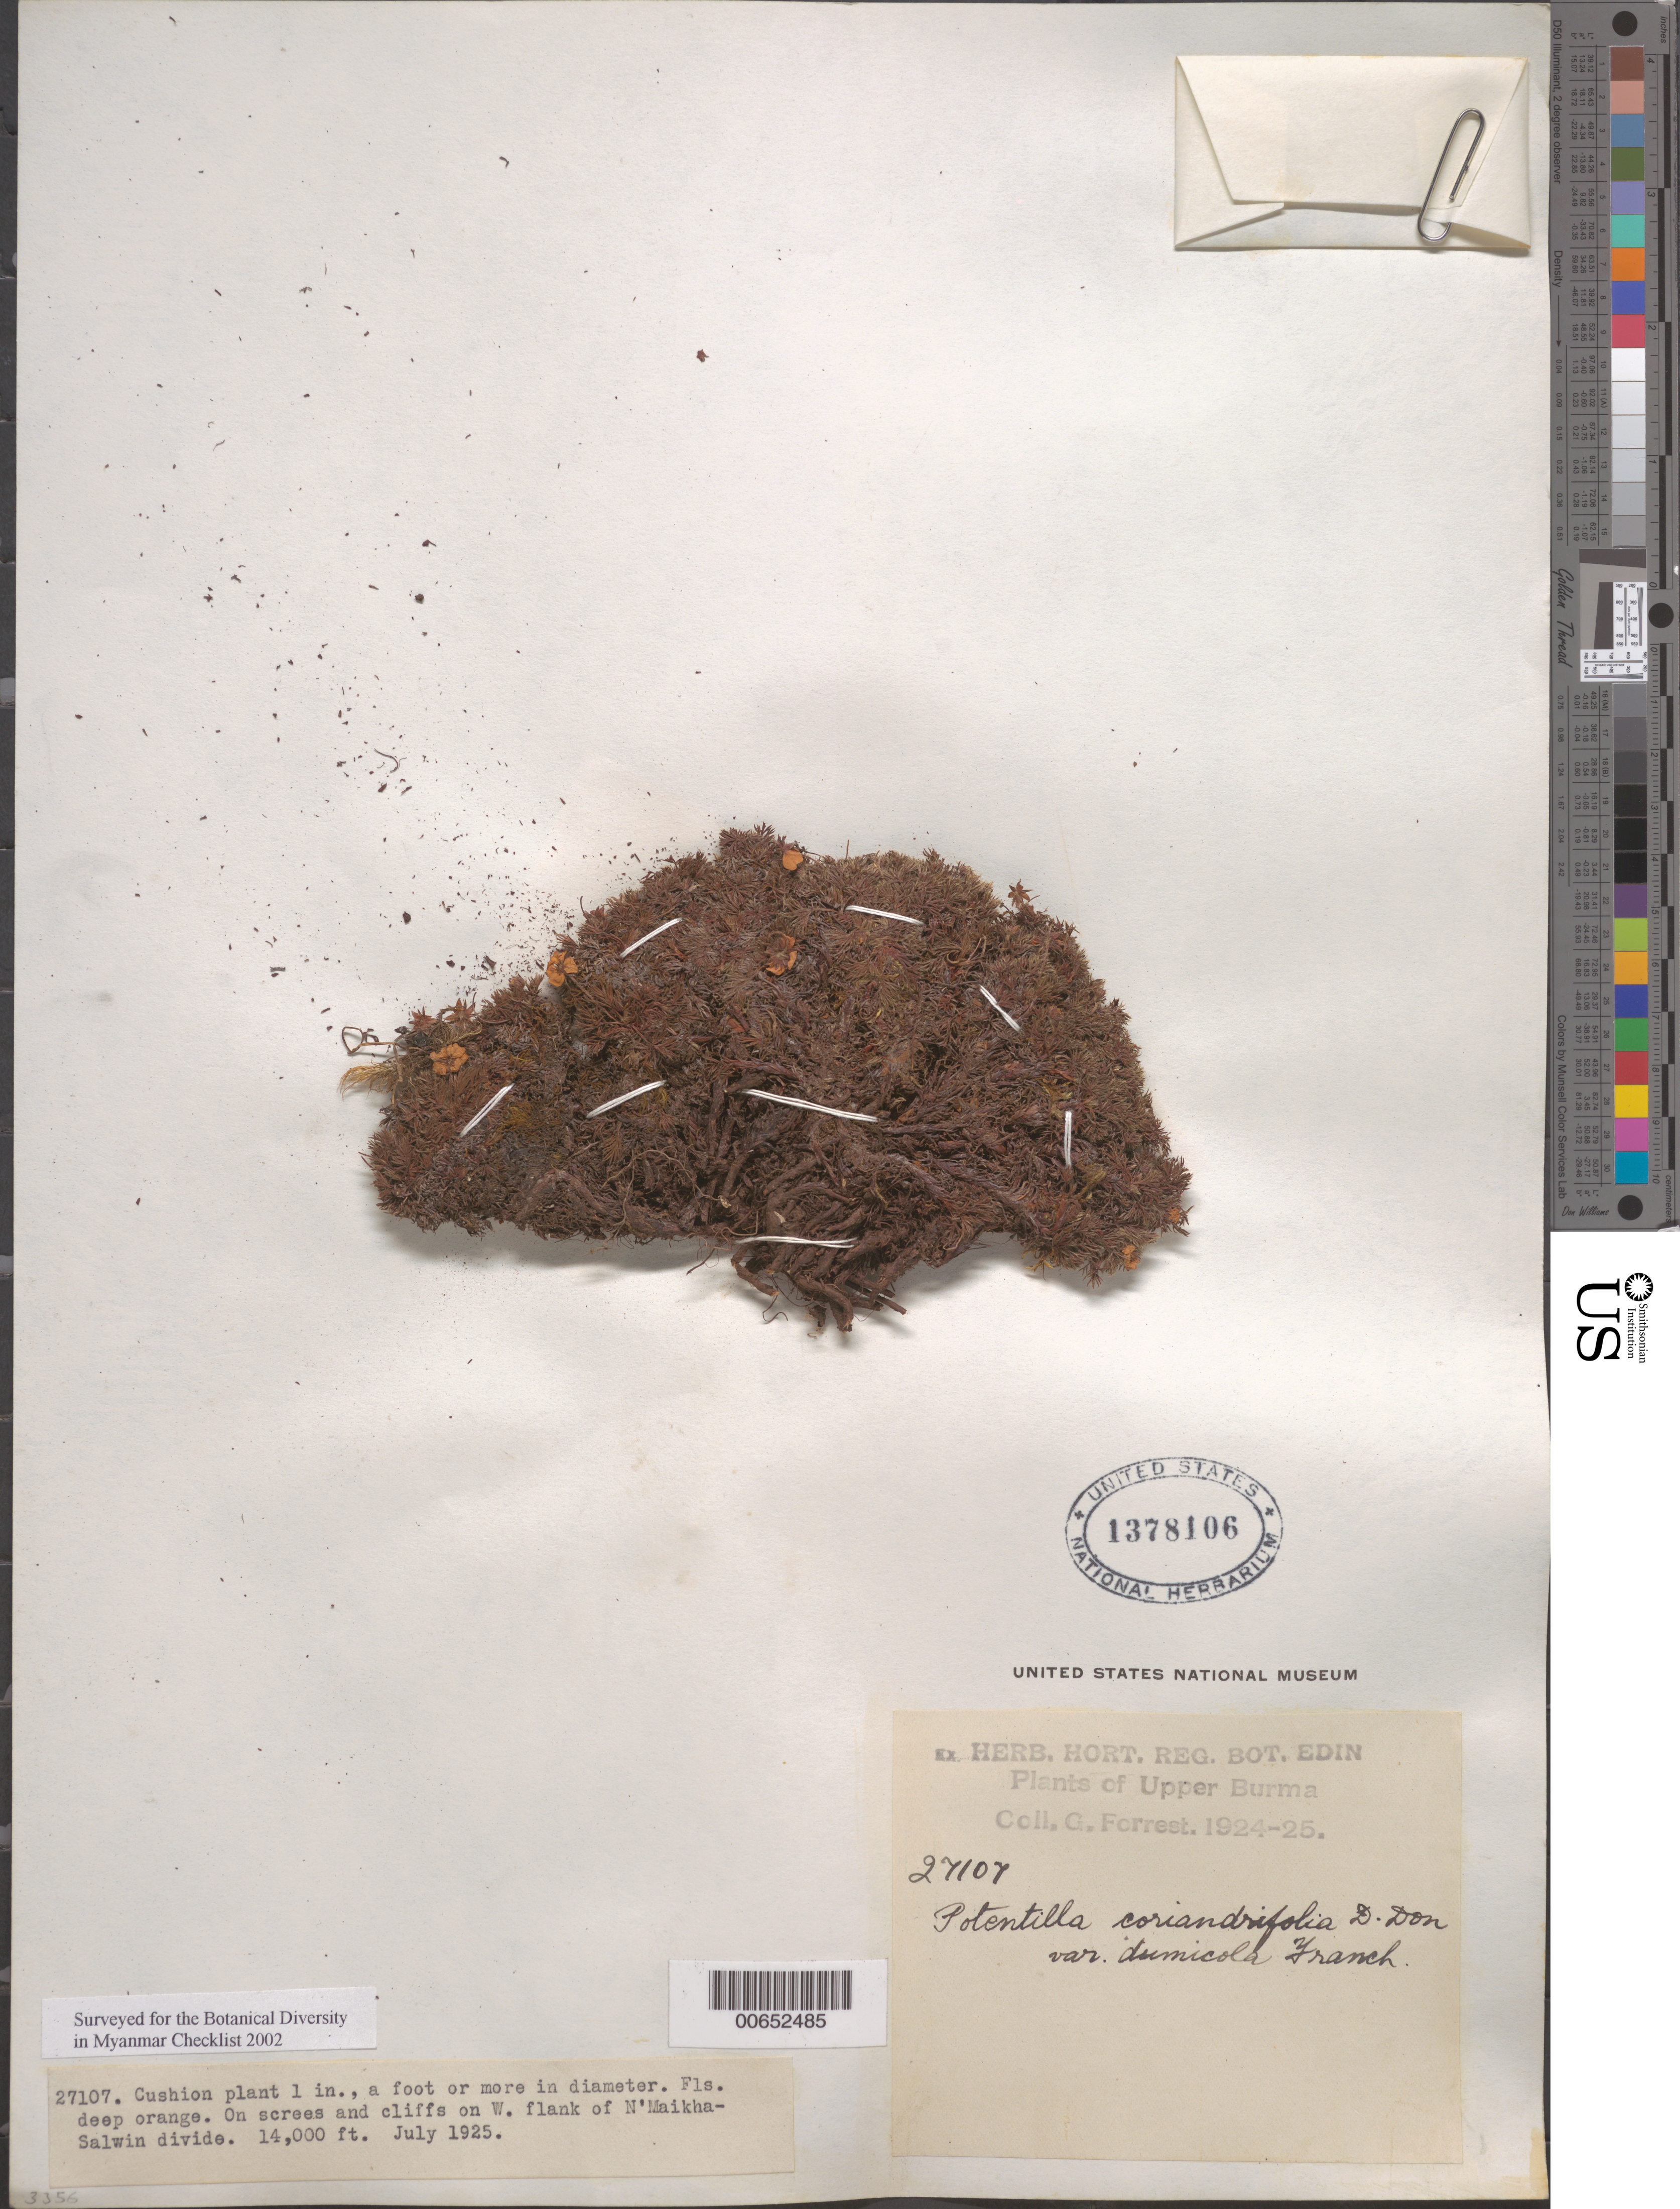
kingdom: Plantae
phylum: Tracheophyta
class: Magnoliopsida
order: Rosales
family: Rosaceae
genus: Potentilla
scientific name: Potentilla coriandrifolia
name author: D. Don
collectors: G. Forrest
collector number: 27107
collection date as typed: Jul 1925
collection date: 1925-07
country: Myanmar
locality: Upper Burma, W flank of N'Maikha-Salwin Divide.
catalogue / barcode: US 1378106